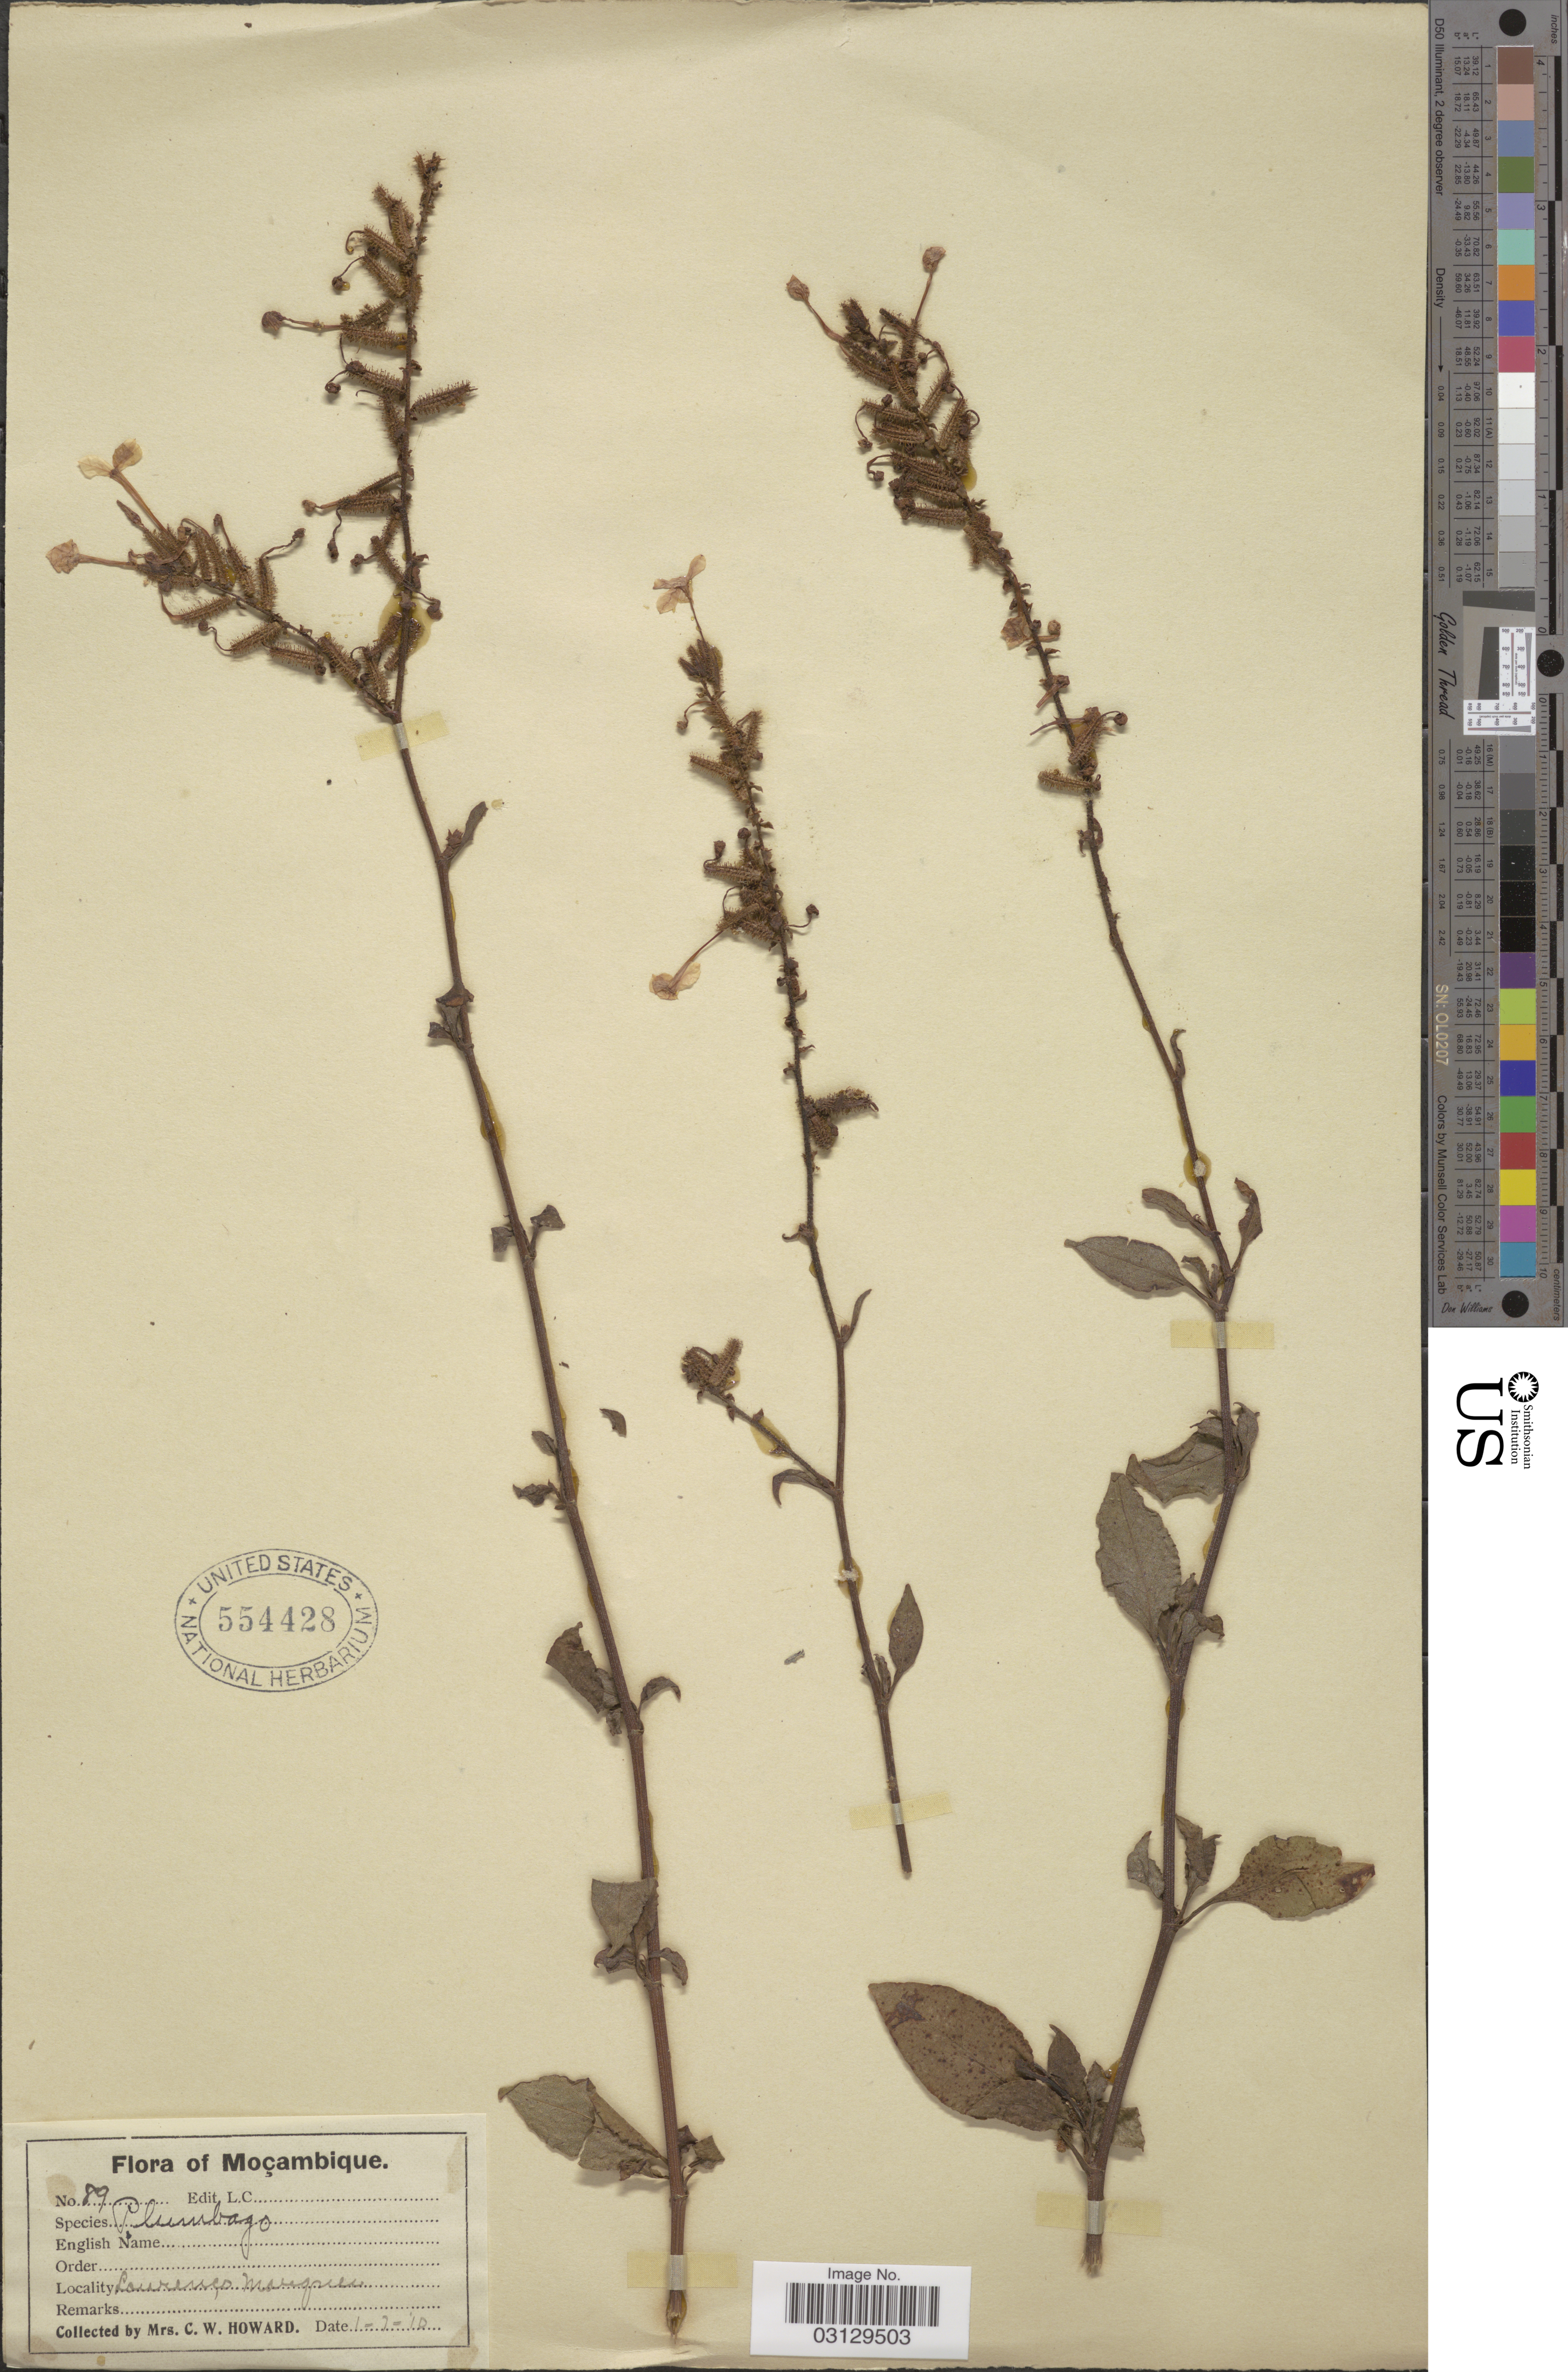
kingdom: Plantae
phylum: Tracheophyta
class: Magnoliopsida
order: Caryophyllales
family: Plumbaginaceae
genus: Plumbago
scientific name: Plumbago sp.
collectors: C. W. Howard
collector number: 89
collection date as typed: Transcribed d/m/y: 1/7/10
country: Mozambique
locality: Laurenço Marques.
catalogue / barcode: US 554428